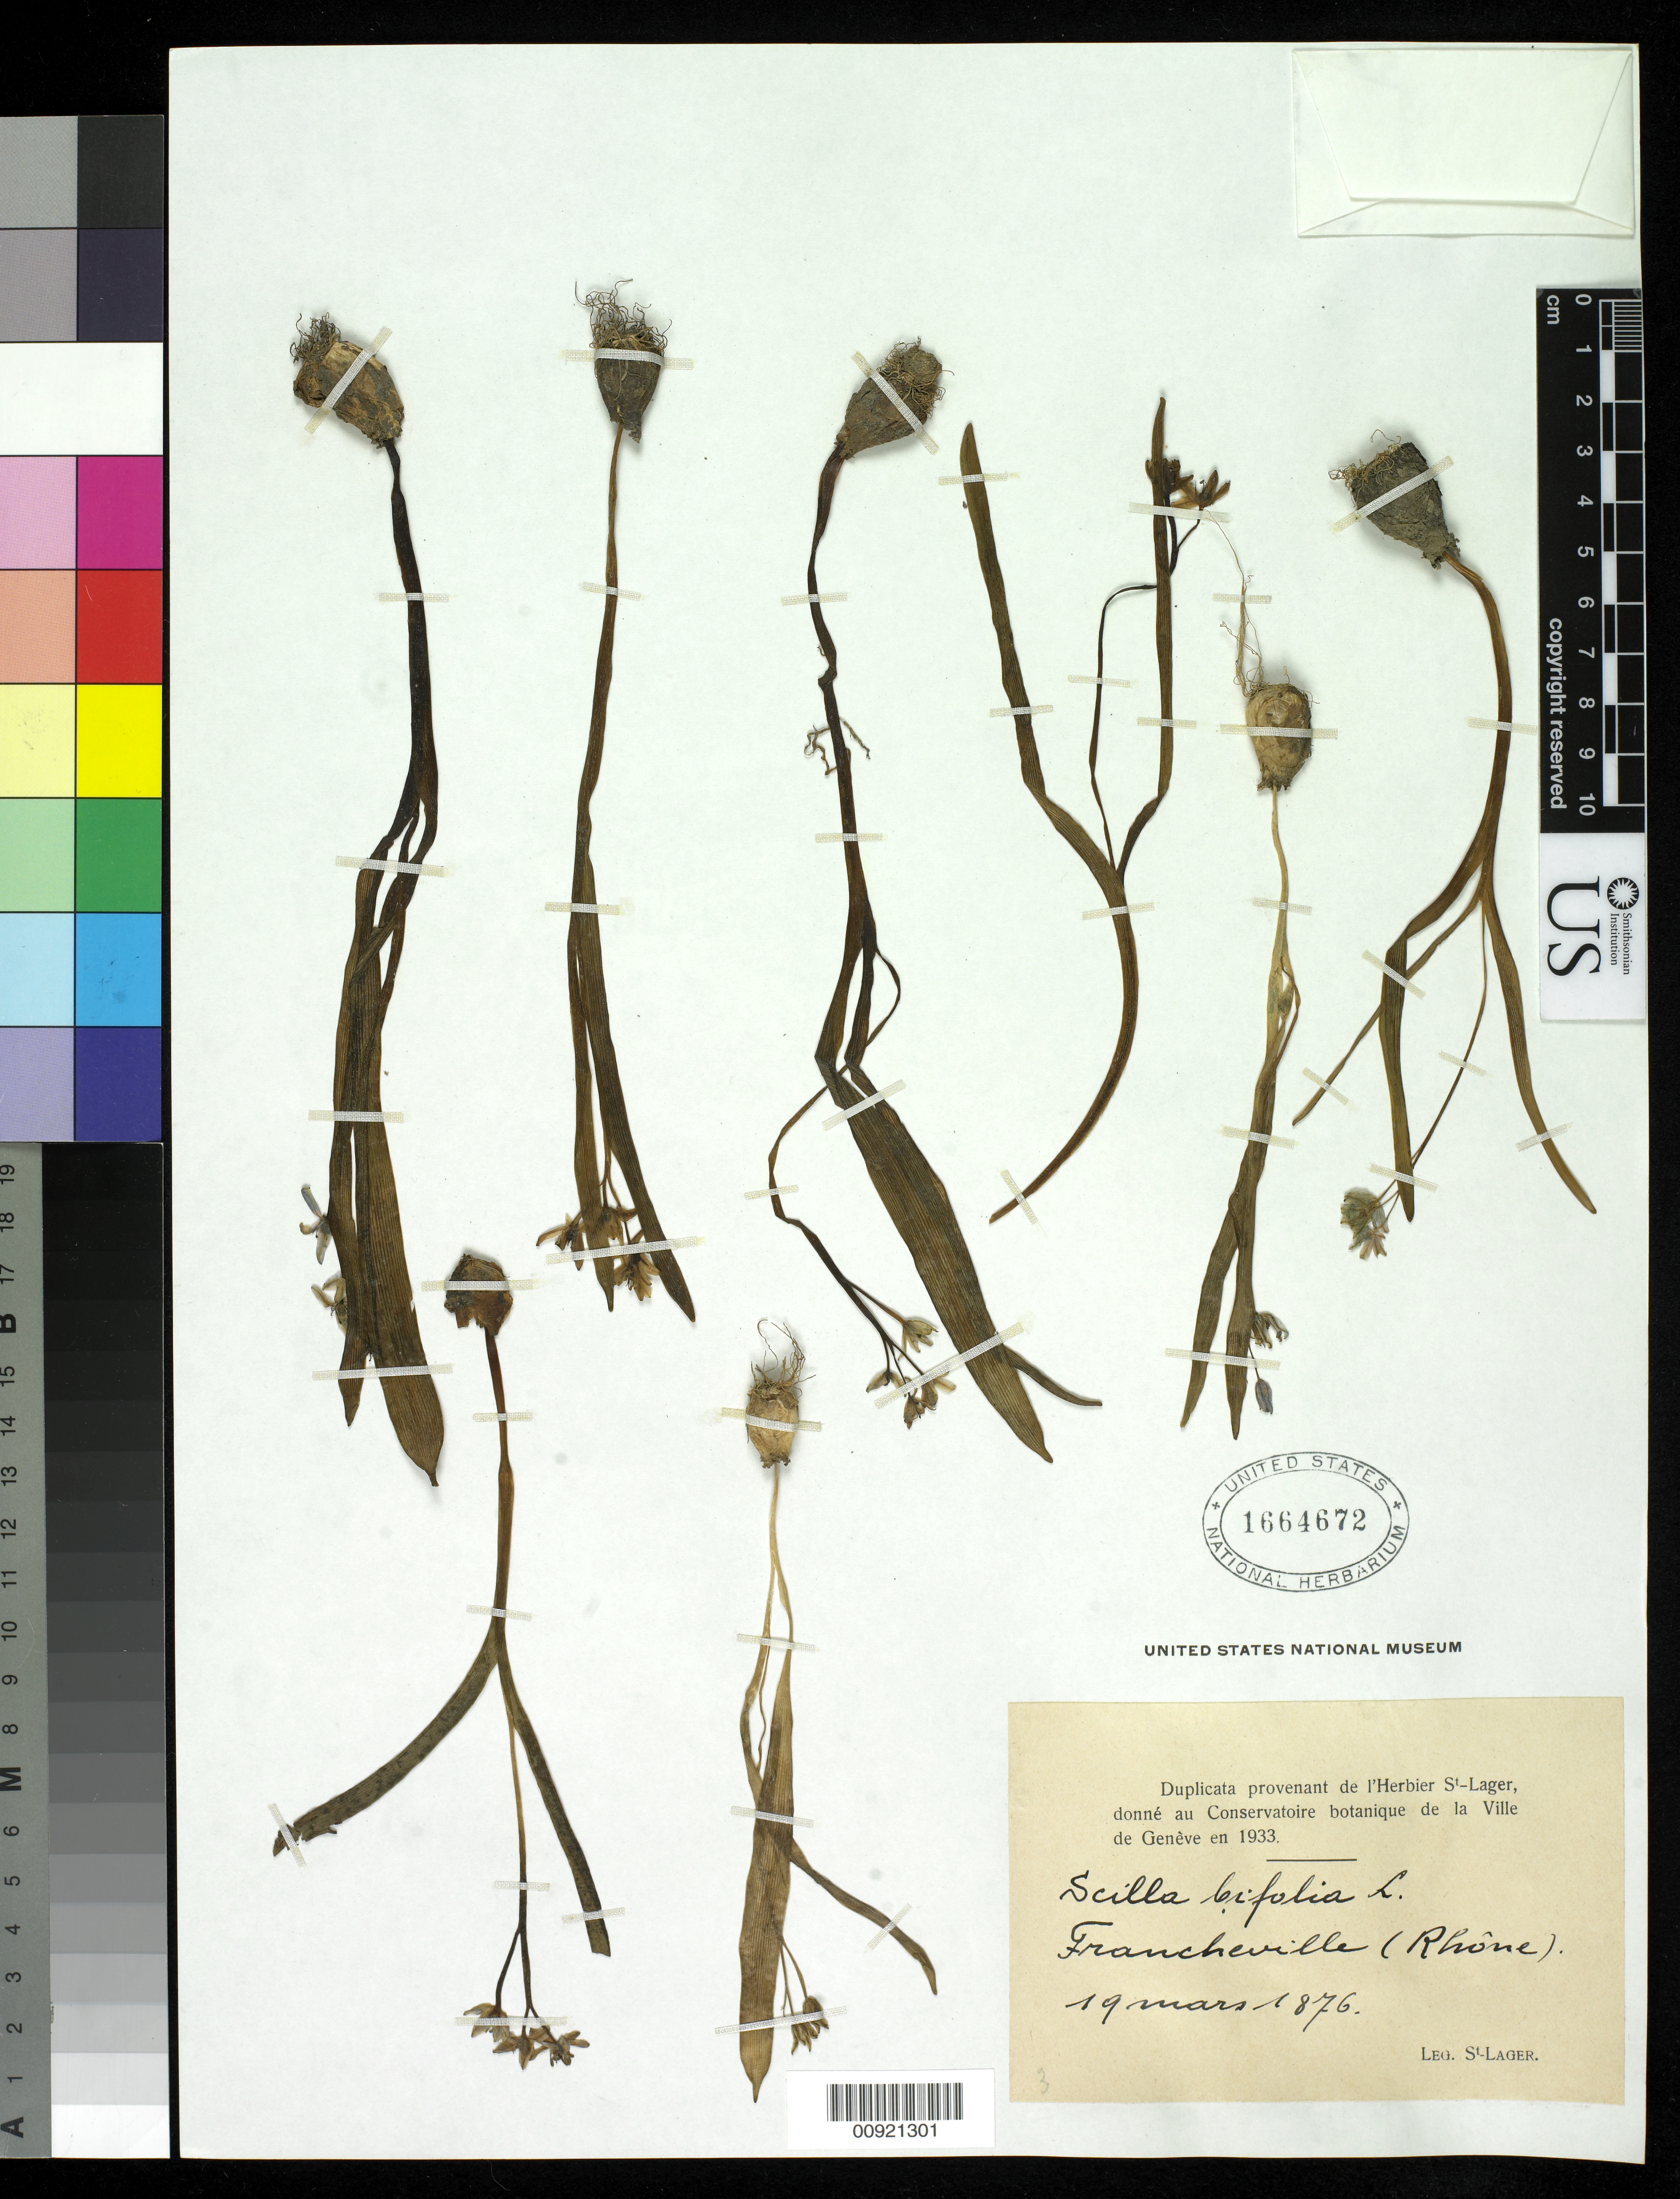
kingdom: Plantae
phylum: Tracheophyta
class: Liliopsida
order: Asparagales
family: Asparagaceae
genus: Scilla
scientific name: Scilla bifolia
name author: L.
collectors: J. B. Saint-Lager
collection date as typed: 19 Mar 1876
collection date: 1876-03-19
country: France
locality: Francheville (Rhône)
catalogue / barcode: US 1664672